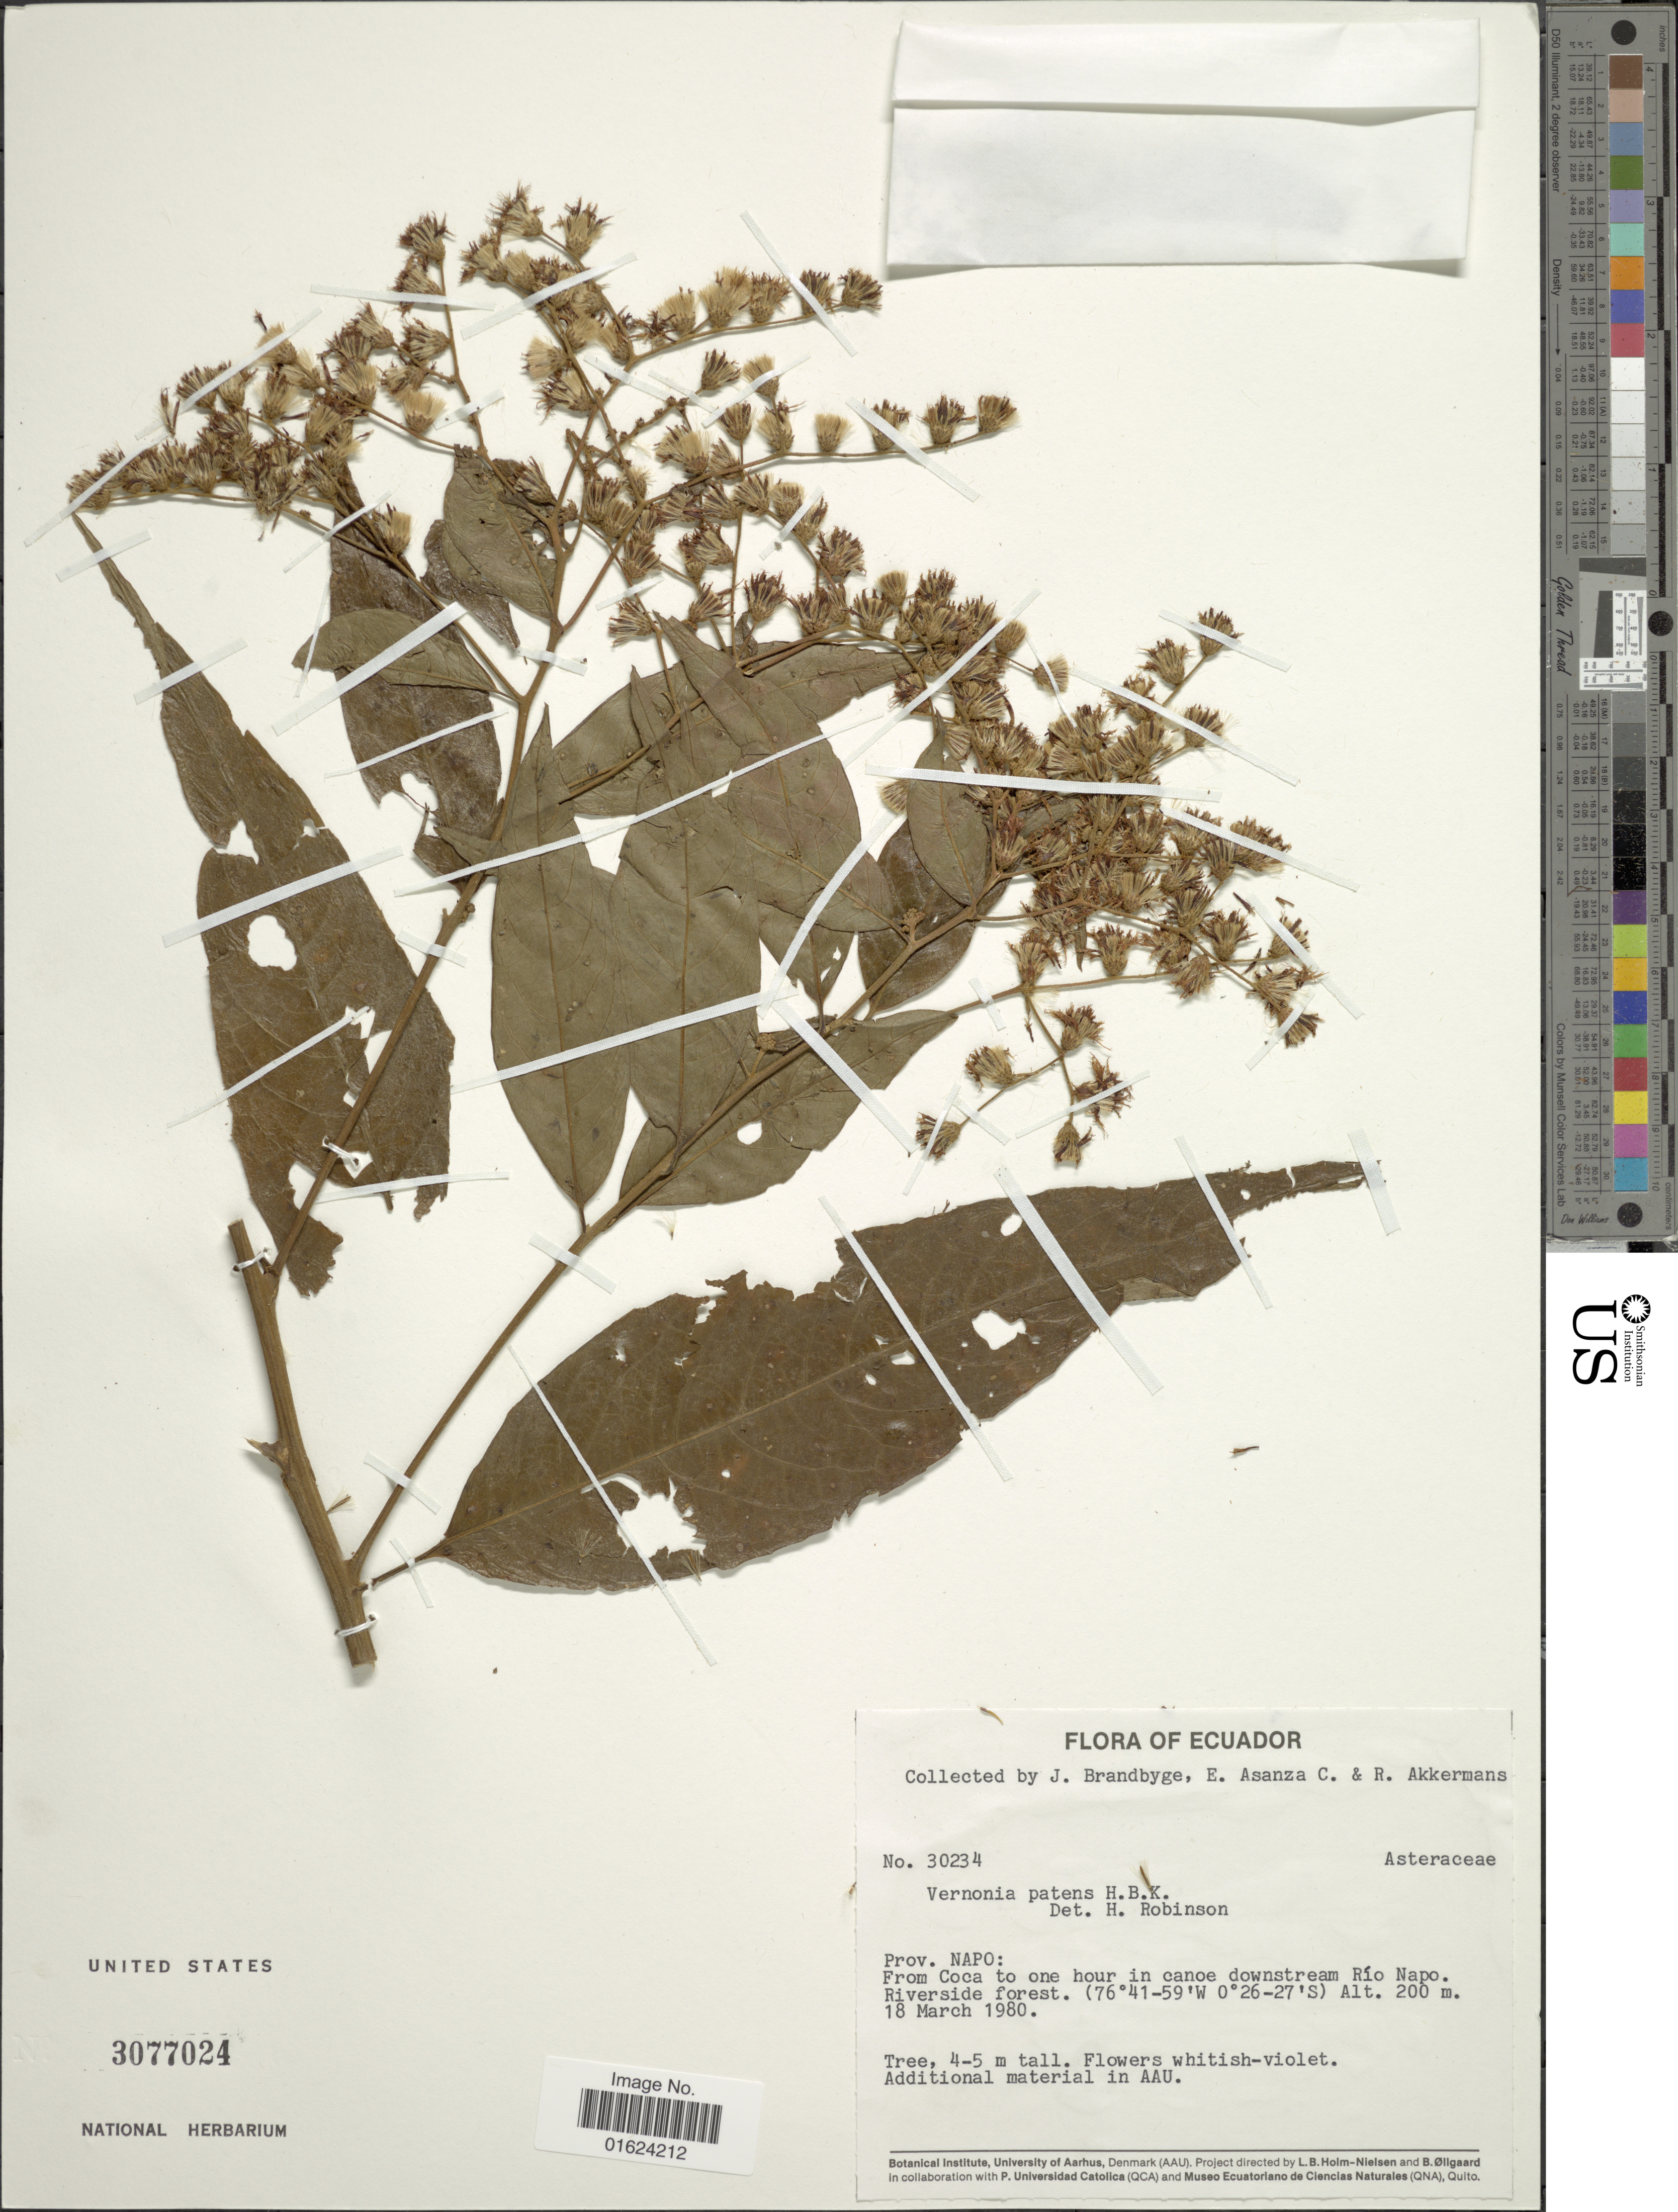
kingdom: Plantae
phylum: Tracheophyta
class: Magnoliopsida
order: Asterales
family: Asteraceae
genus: Vernonanthura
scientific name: Vernonanthura patens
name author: (Kunth) H. Rob.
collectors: J. Brandbyge, E. Asanza C. & R. W. A. P. Akkermans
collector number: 30234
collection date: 1980-03-18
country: Ecuador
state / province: Napo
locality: Ecuador. Prov. Napo: From Coca to one hour in canoe downstream Rio Napo Riverside forest.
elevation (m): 200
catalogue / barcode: US 3077024